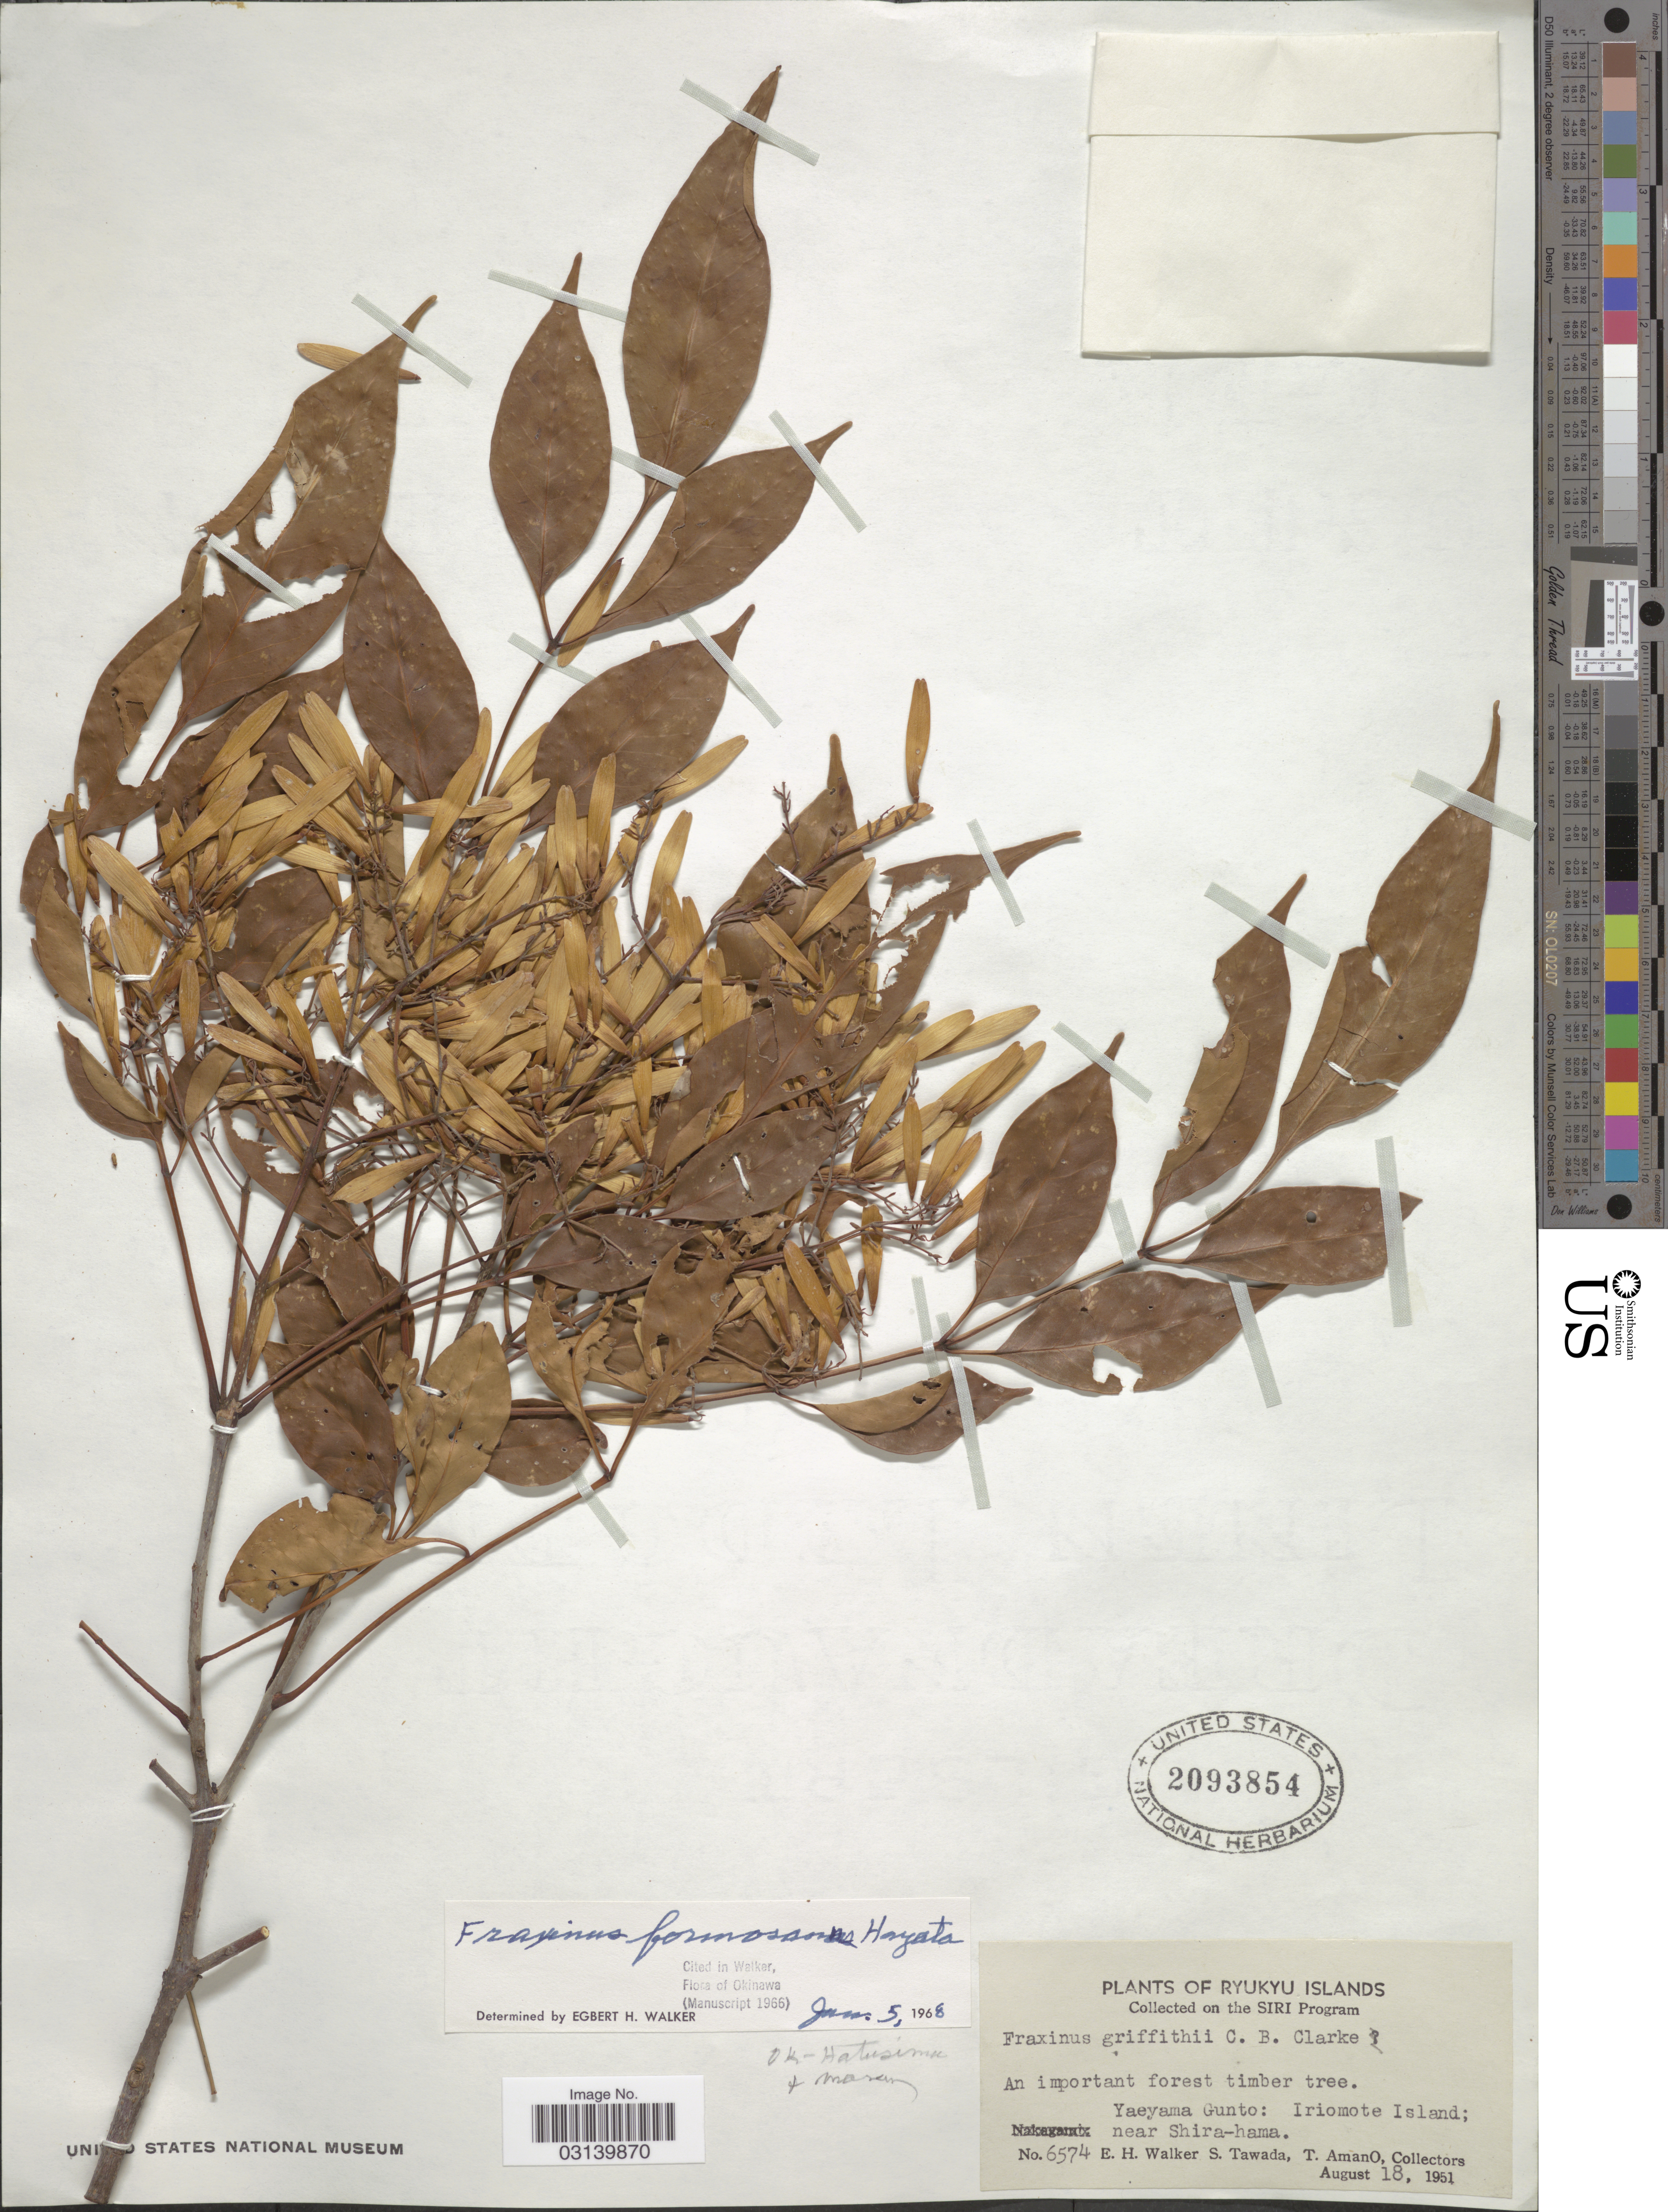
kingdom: Plantae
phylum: Tracheophyta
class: Magnoliopsida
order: Lamiales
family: Oleaceae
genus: Fraxinus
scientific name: Fraxinus formosana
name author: Hayata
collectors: E. H. Walker, S. Tawada & T. Amano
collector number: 6574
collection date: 1951-08-18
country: Japan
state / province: Okinawa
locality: Ryukyu Islands. Yaeyama Gunto: Iriomote Island; near Shira-hama.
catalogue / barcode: US 2093854